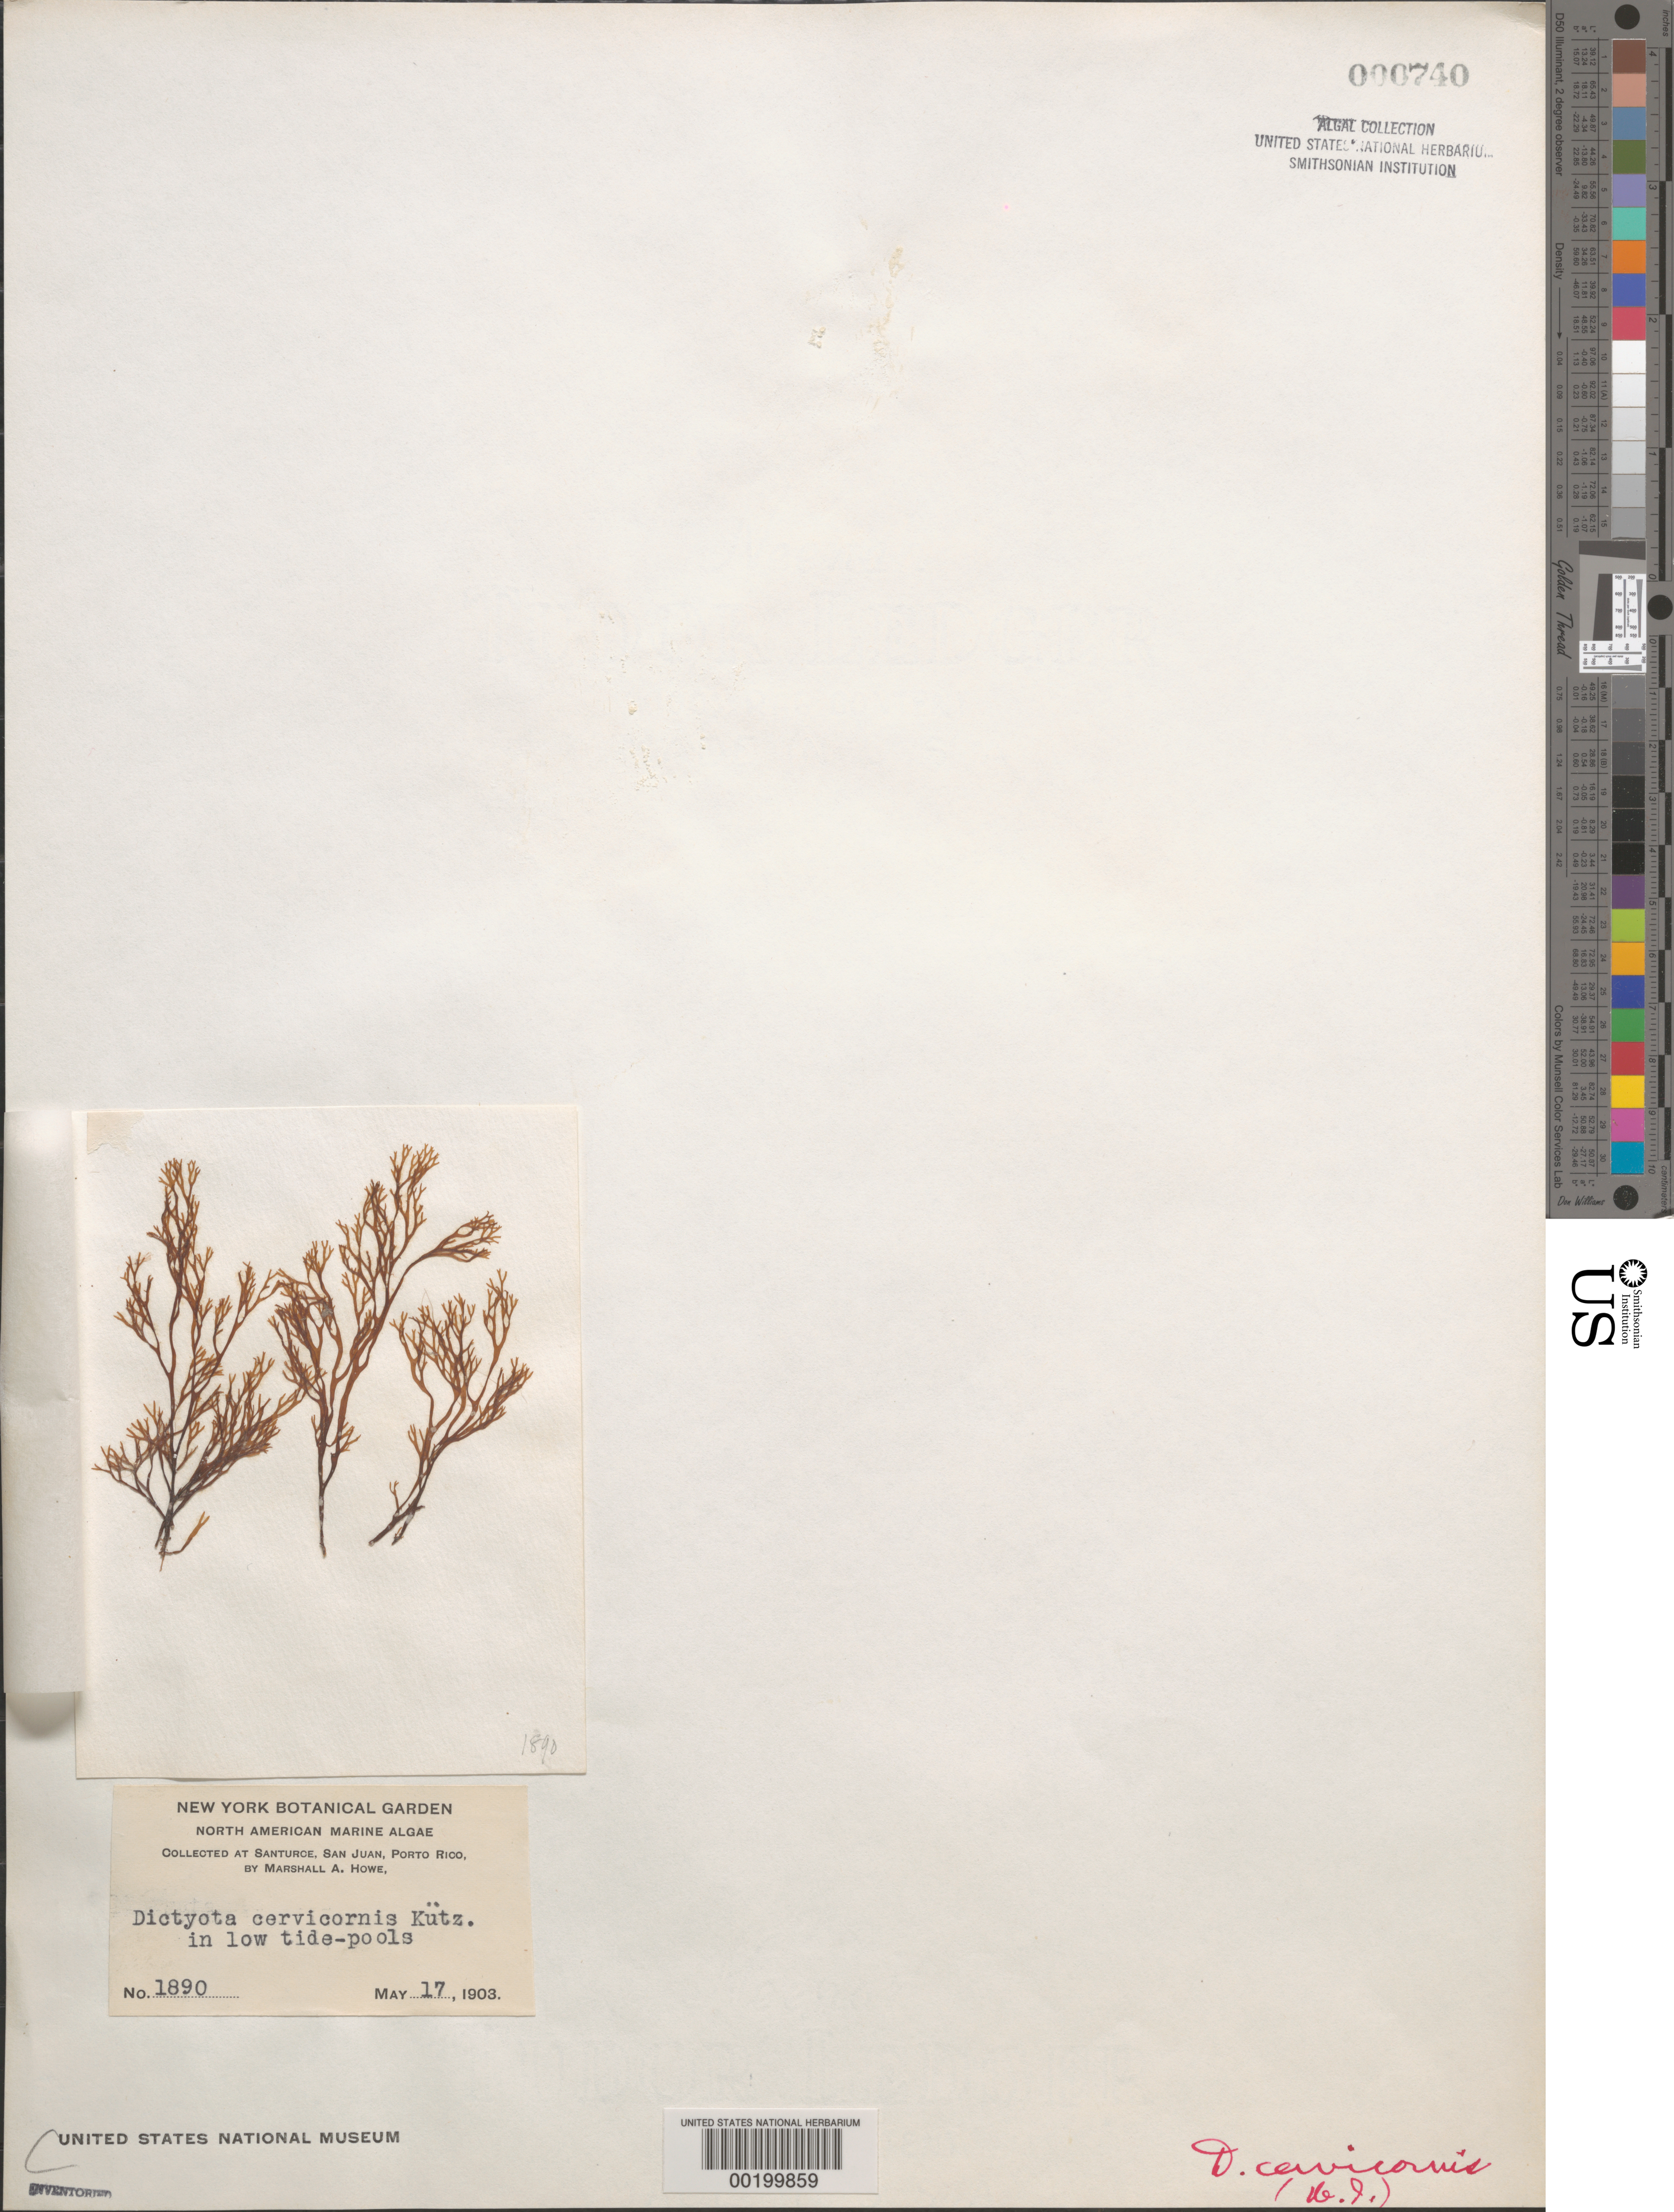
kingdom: Chromista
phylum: Ochrophyta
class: Phaeophyceae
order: Dictyotales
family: Dictyotaceae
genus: Dictyota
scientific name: Dictyota cervicornis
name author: Kütz.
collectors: M. A. Howe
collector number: MAH 1890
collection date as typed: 17 May 1903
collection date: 1903-05-17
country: Puerto Rico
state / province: San Juan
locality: Santurce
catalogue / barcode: US 740